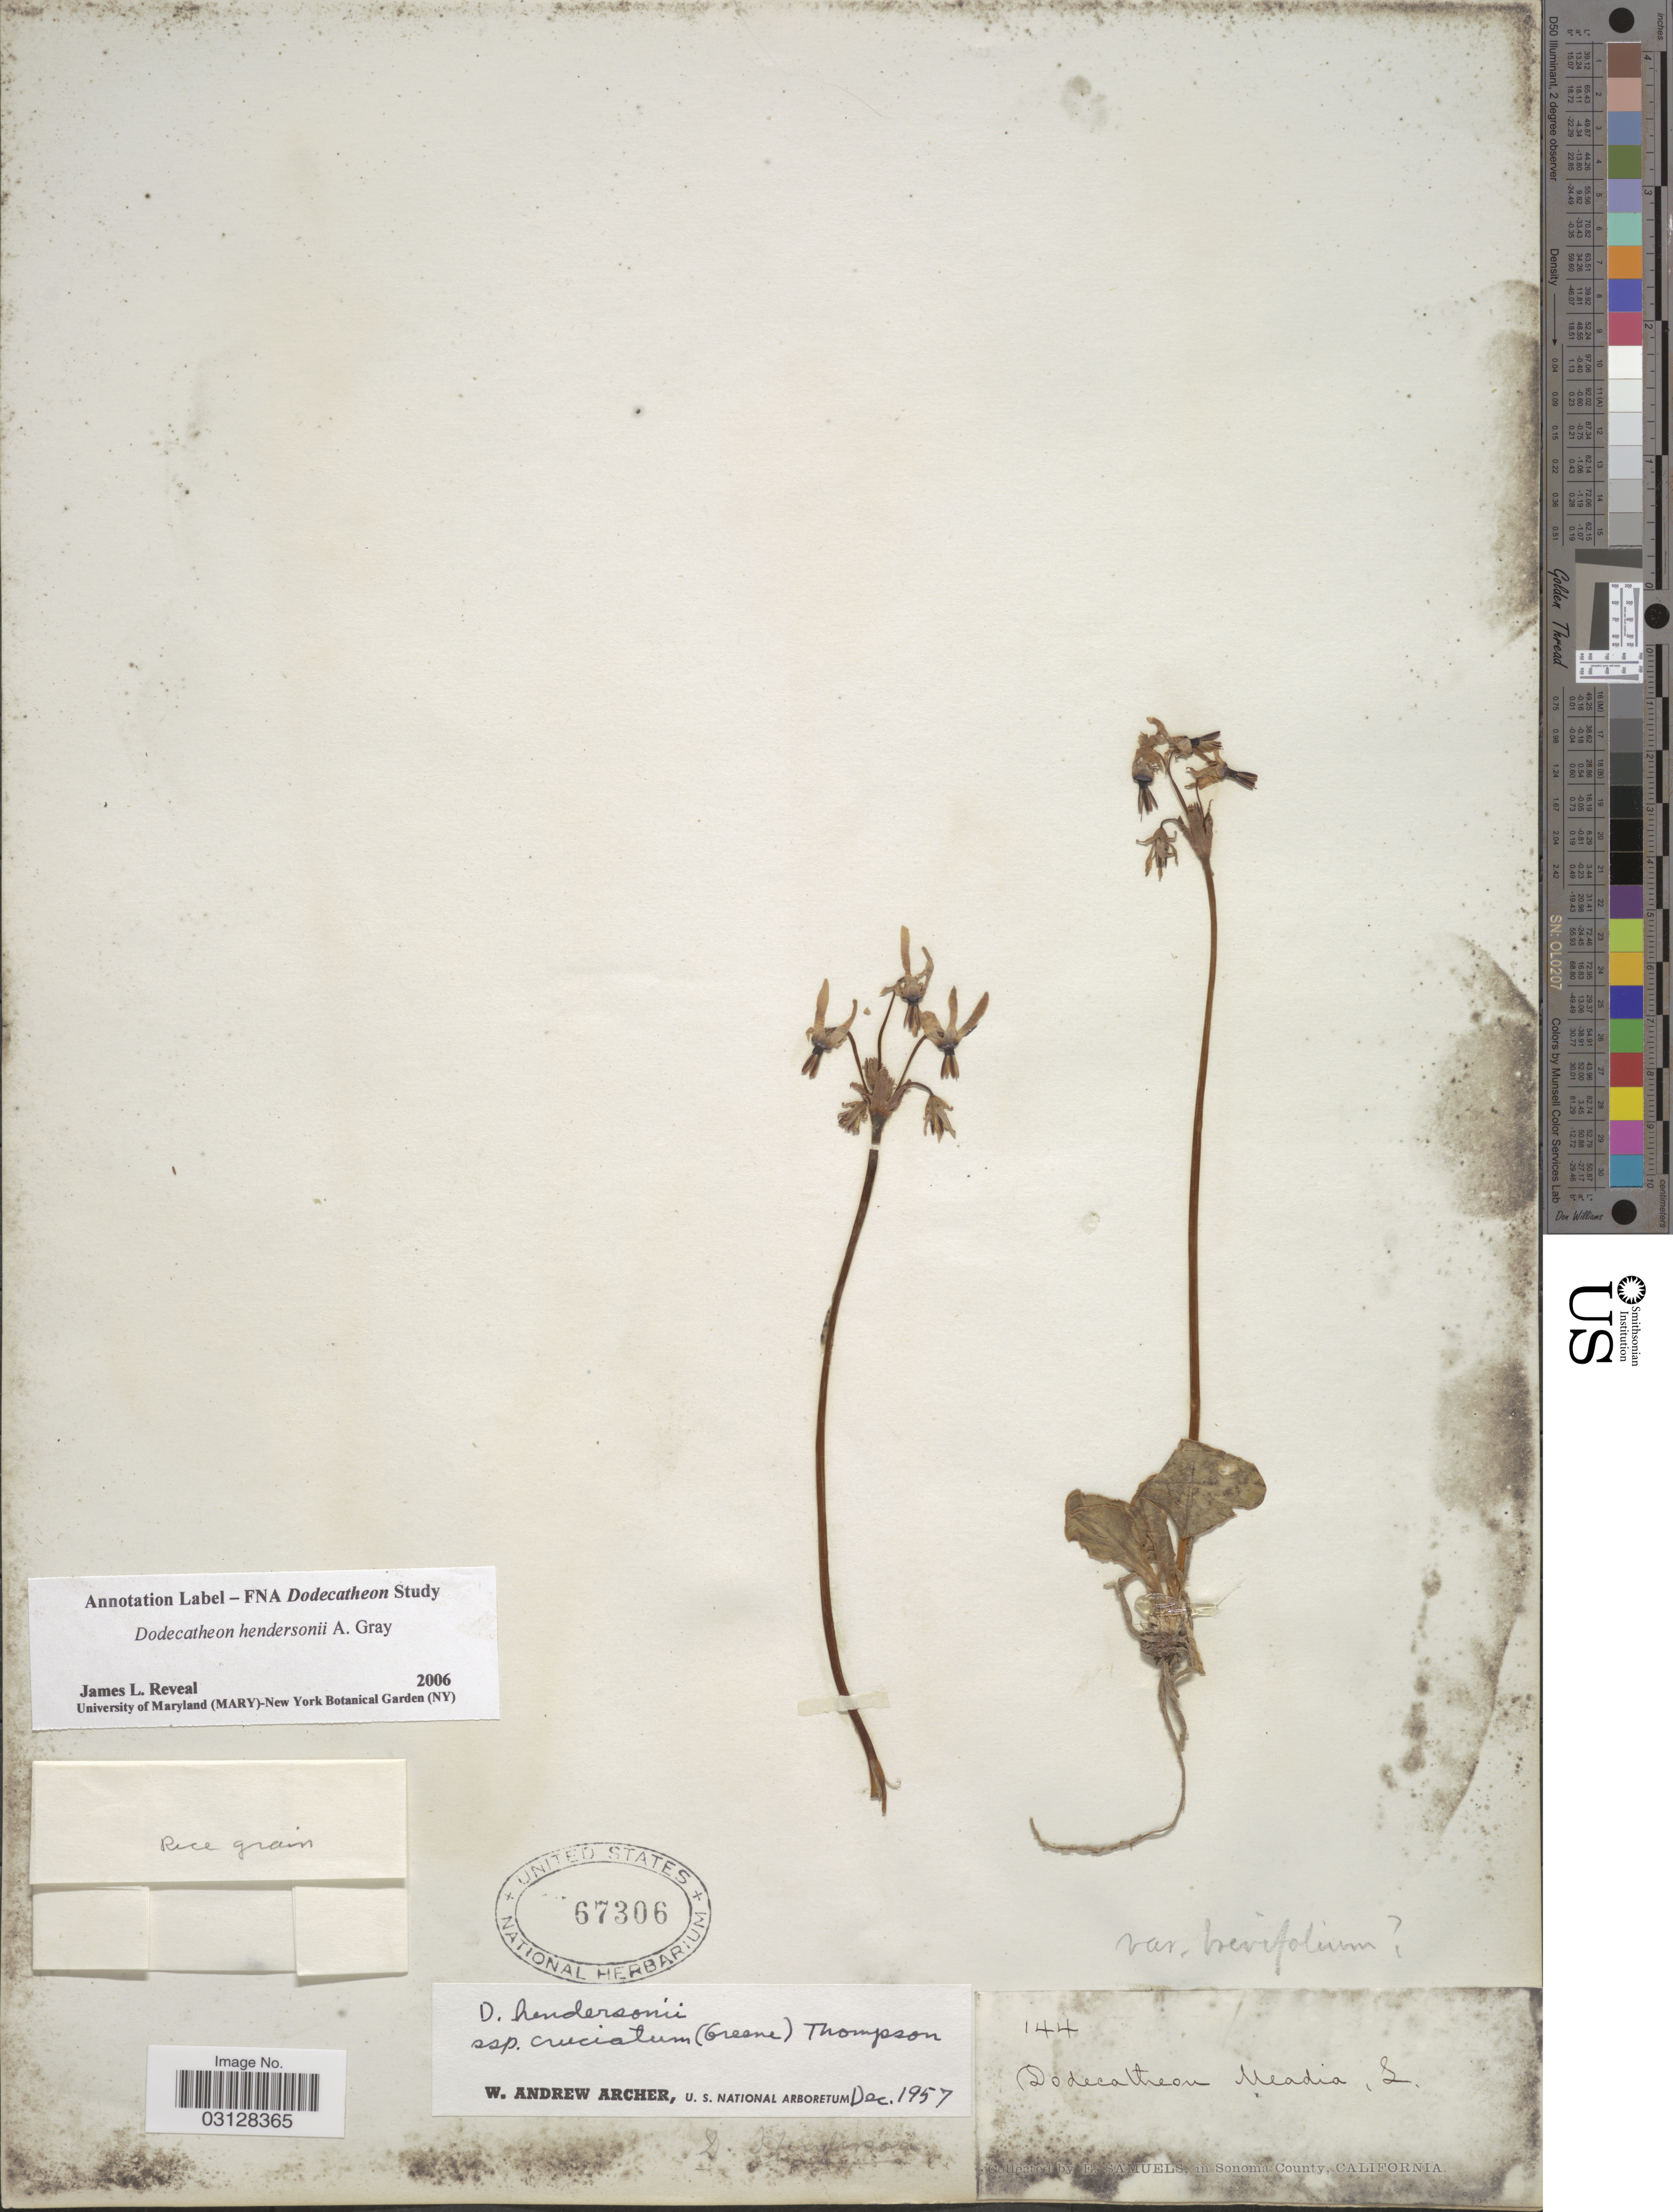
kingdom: Plantae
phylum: Tracheophyta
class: Magnoliopsida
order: Ericales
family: Primulaceae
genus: Dodecatheon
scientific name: Dodecatheon hendersonii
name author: A. Gray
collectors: E. Samuels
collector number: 144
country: United States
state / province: California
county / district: Sonoma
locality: Sonoma County.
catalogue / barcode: US 67306